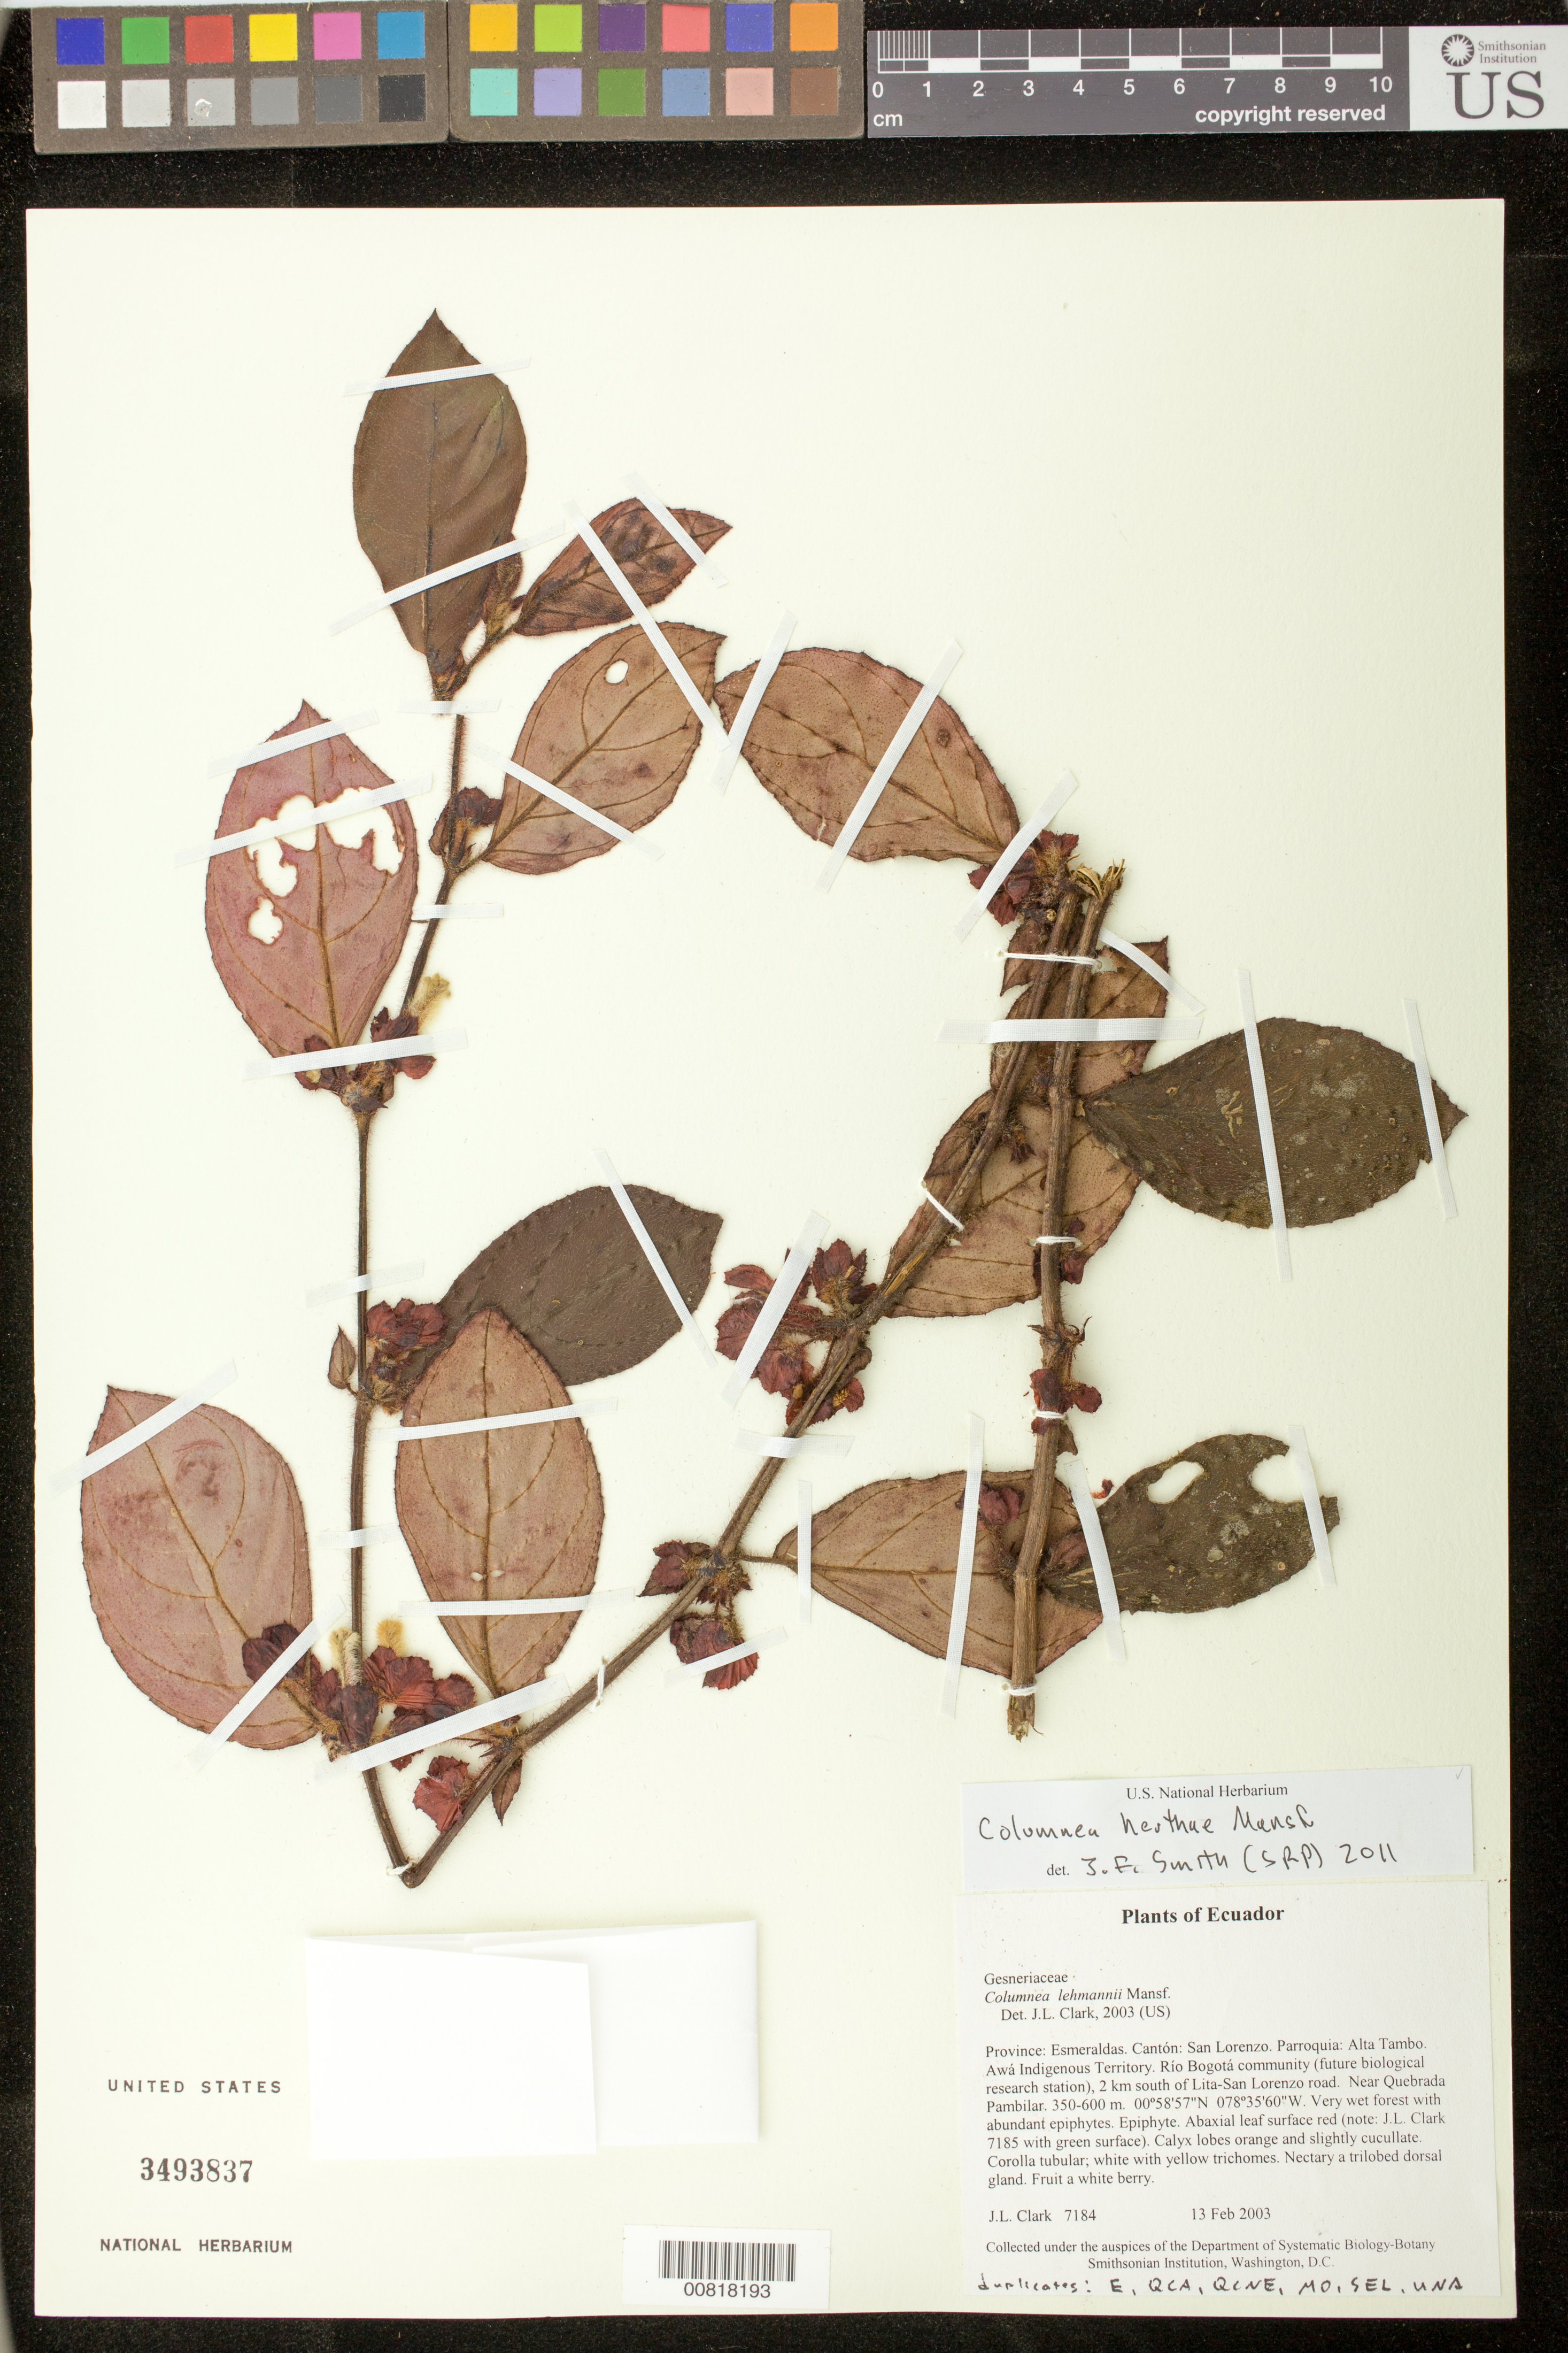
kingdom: Plantae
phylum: Tracheophyta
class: Magnoliopsida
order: Lamiales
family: Gesneriaceae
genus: Columnea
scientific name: Columnea herthae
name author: Mansf.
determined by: Smith, J. F.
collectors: J. L. Clark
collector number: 7184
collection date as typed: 13 Feb 2003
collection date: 2003-02-13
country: Ecuador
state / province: Esmeraldas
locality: San Lorenzo. Parroquia: Alta Tambo. Awá Indigenous Territory. Río Bogotá community (future biological research station), 2 km south of Lita-San Lorenzo road. Near Quebrada Pambilar.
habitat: Very wet forest with abundant epiphytes.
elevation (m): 350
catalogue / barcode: US 3493837